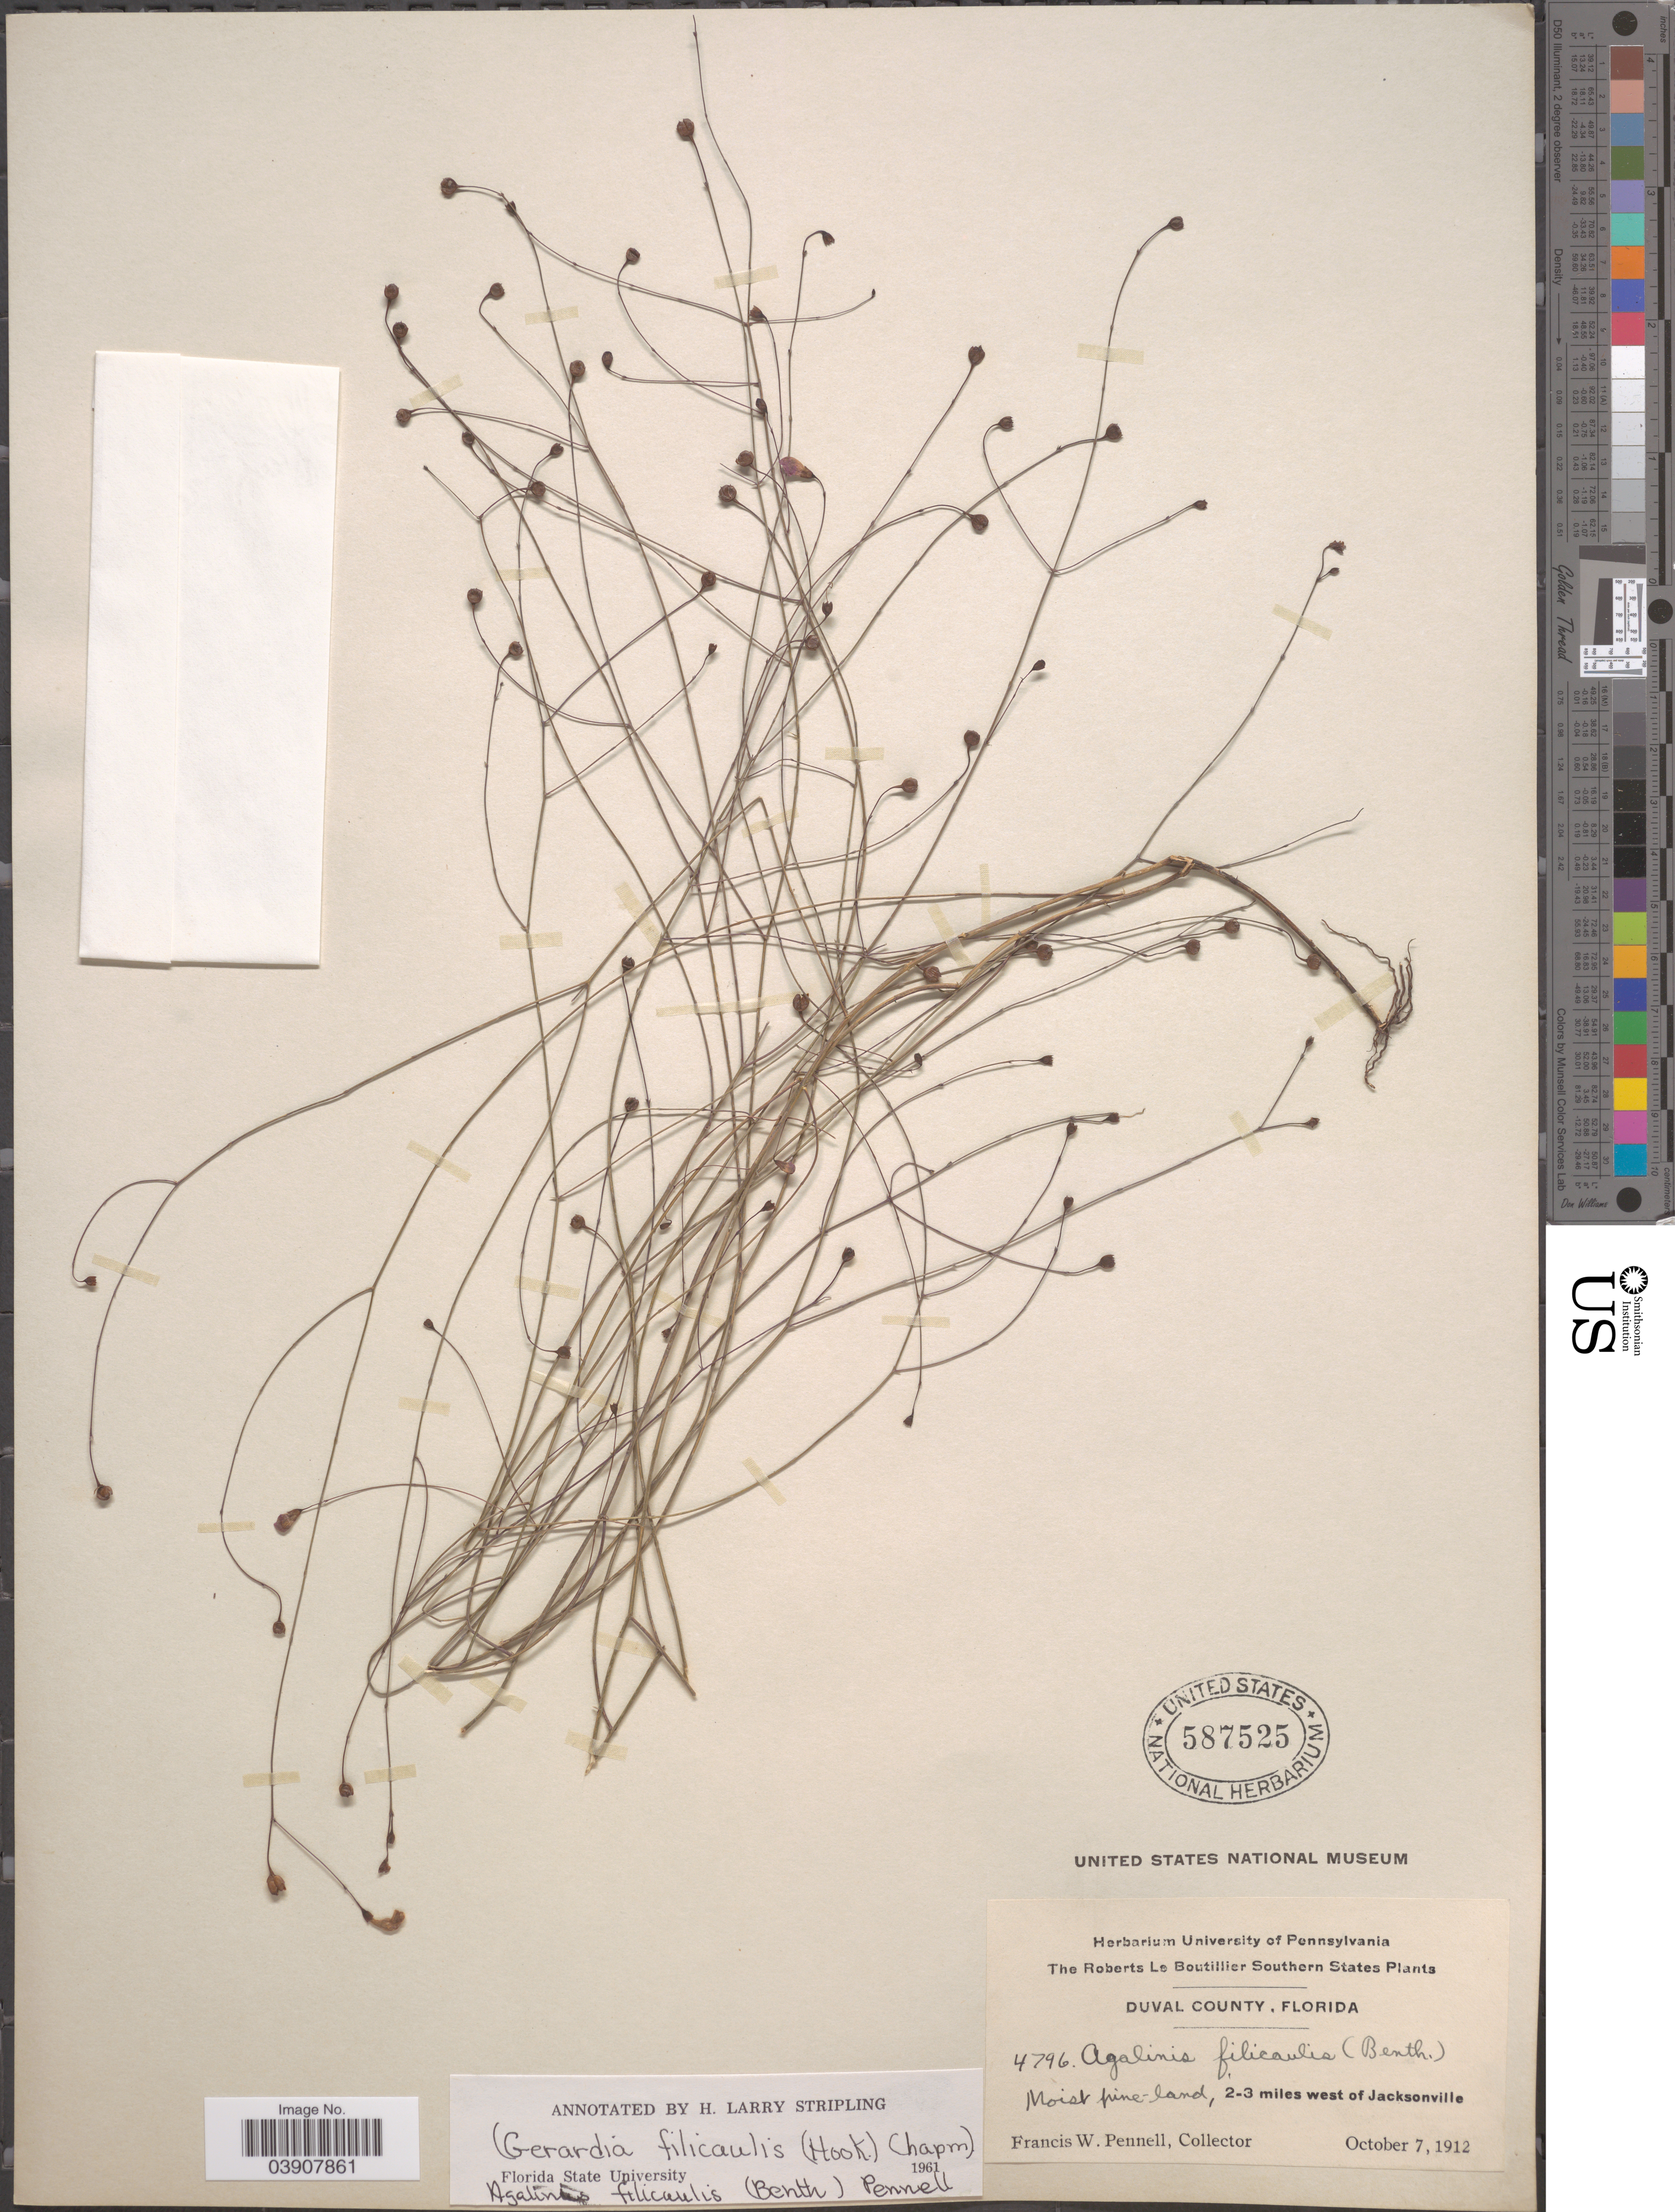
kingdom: Plantae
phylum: Tracheophyta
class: Magnoliopsida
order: Lamiales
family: Orobanchaceae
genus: Agalinis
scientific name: Agalinis filicaulis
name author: (Benth.) Pennell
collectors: F. W. Pennell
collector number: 4796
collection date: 1912-10-07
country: United States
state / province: Florida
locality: Southern States. Duval County. 2-3 miles west of Jacksonville.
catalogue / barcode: US 587525